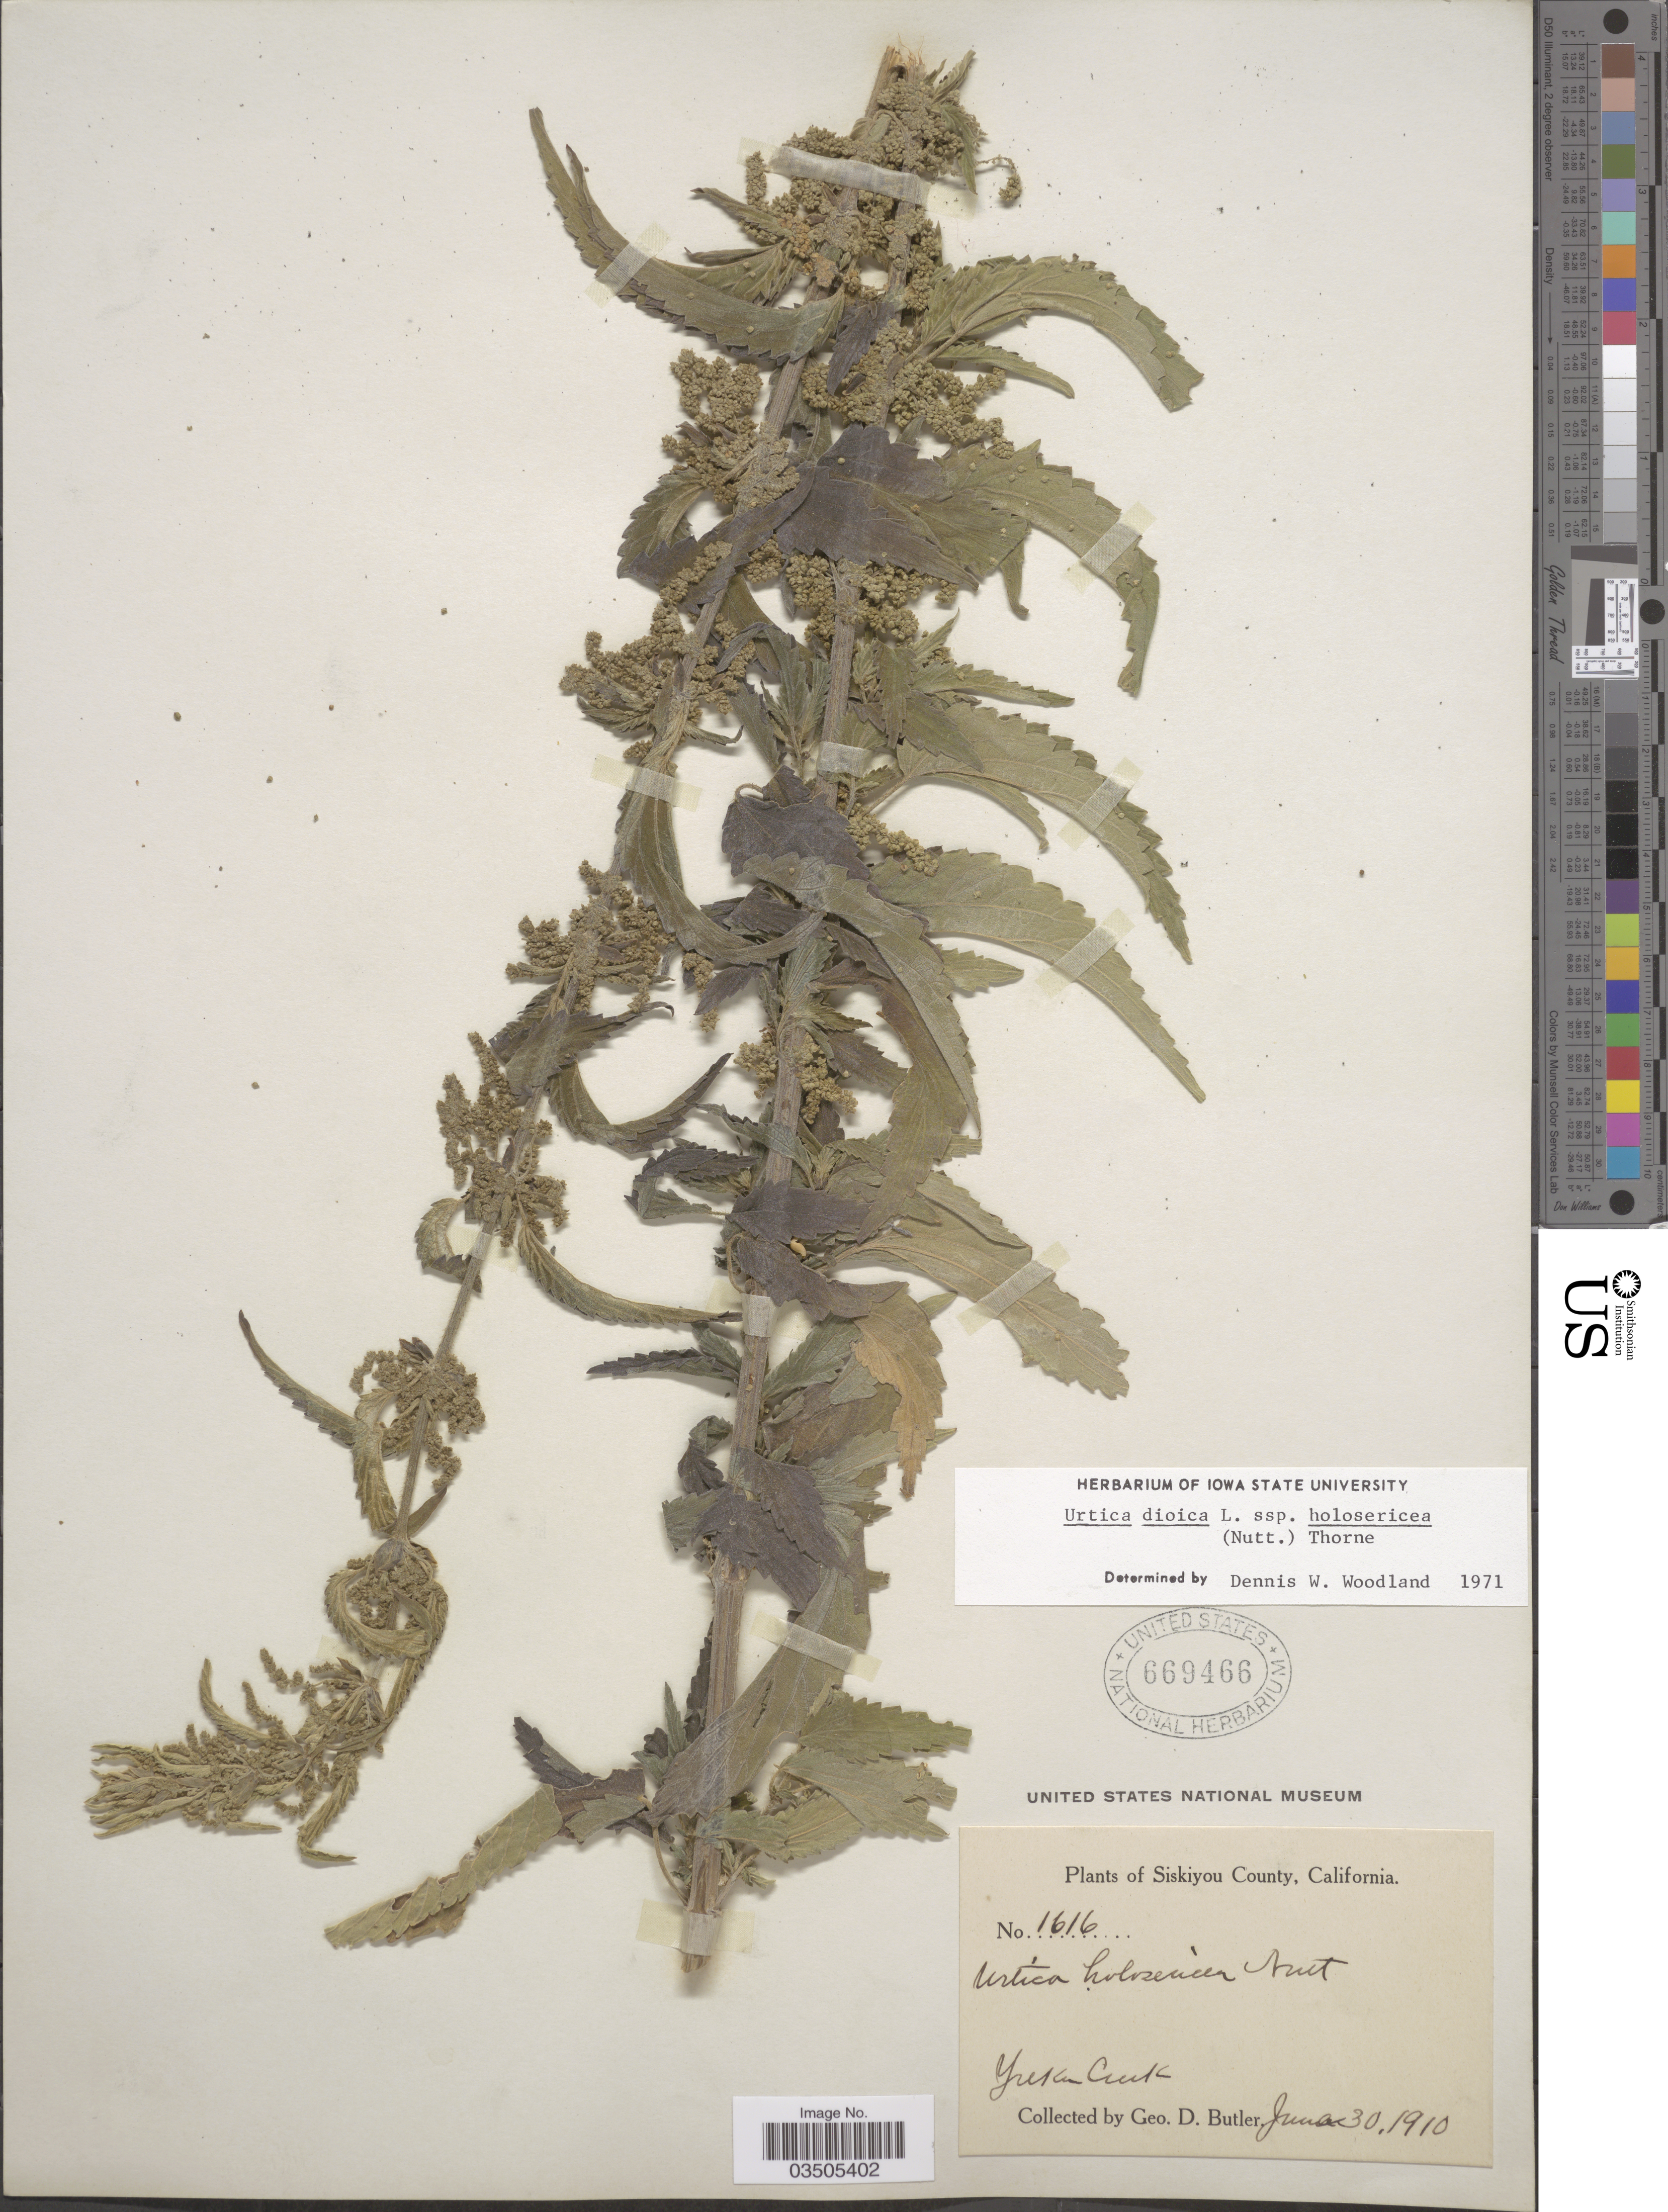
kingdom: Plantae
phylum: Tracheophyta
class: Magnoliopsida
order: Rosales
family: Urticaceae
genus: Urtica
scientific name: Urtica dioica subsp. holosericea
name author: (Nutt.) Thorne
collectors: G. D. Butler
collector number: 1616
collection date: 1910-06-30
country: United States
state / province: California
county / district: Siskiyou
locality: Siskiyou County. Yreka Creek.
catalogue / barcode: US 669466